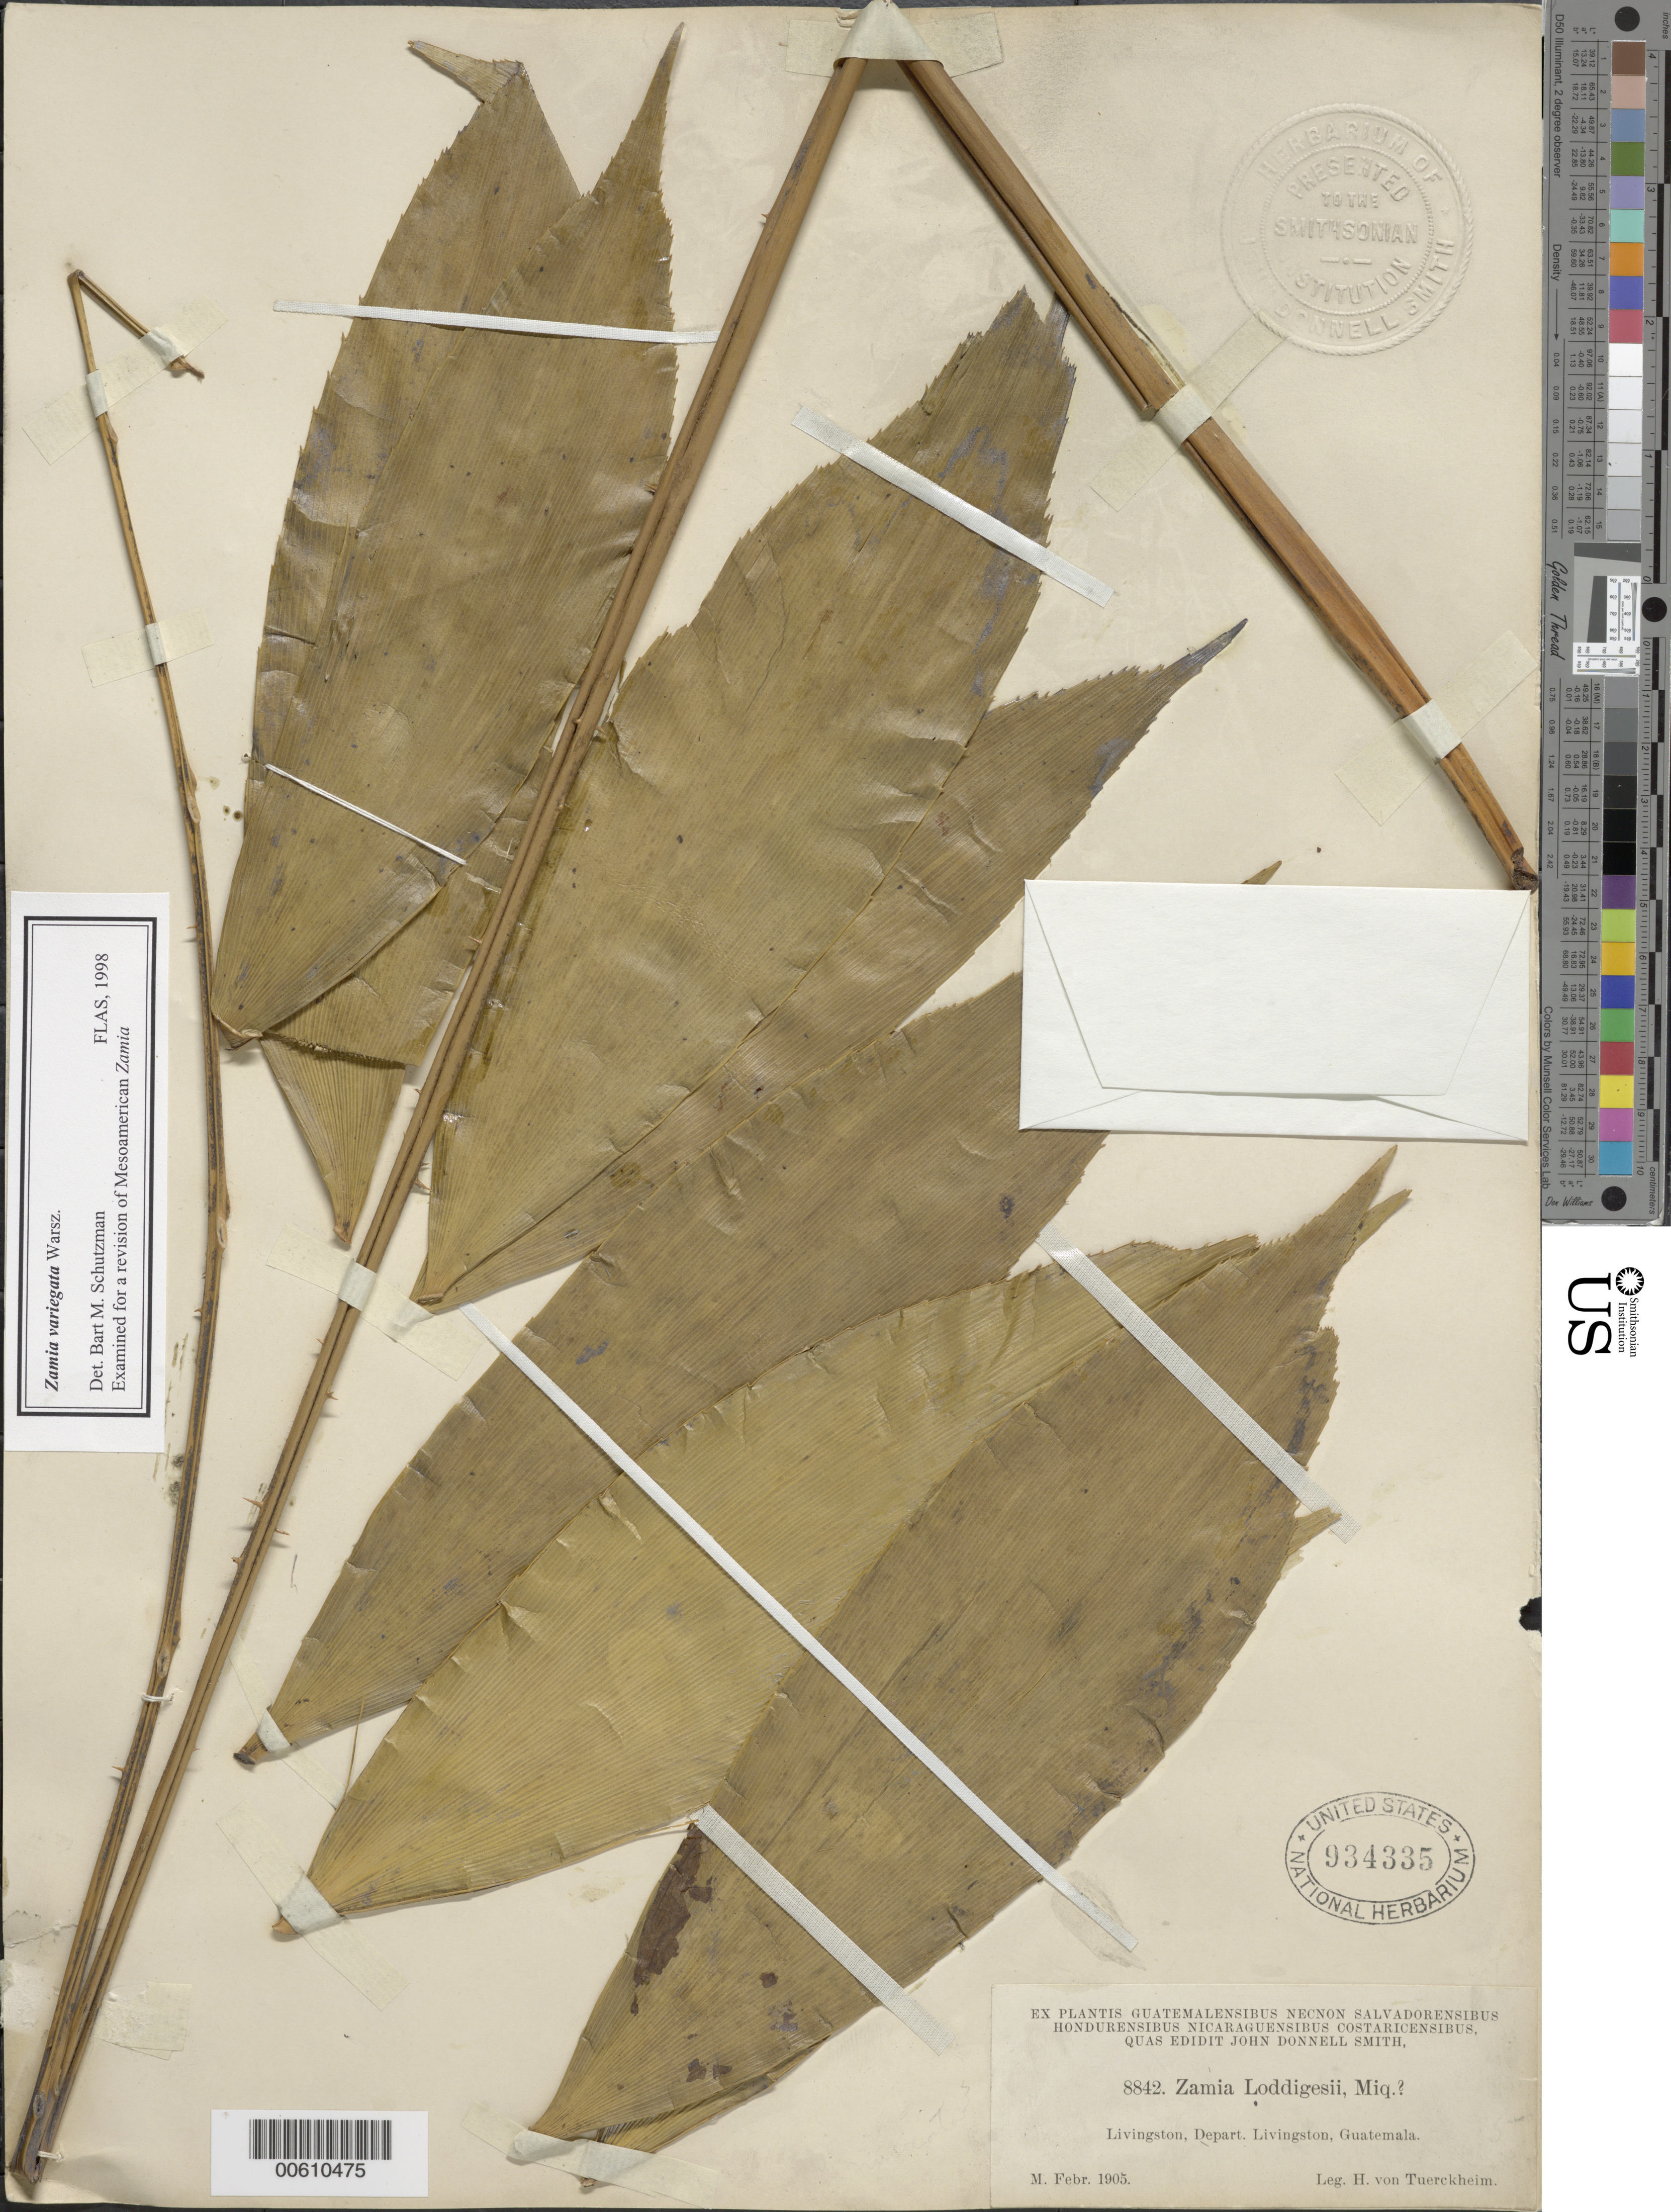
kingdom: Plantae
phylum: Tracheophyta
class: Cycadopsida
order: Cycadales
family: Zamiaceae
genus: Zamia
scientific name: Zamia variegata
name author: Warsz.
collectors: H. von Türckheim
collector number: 8842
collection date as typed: Feb 1905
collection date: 1905-02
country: Guatemala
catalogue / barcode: US 934335